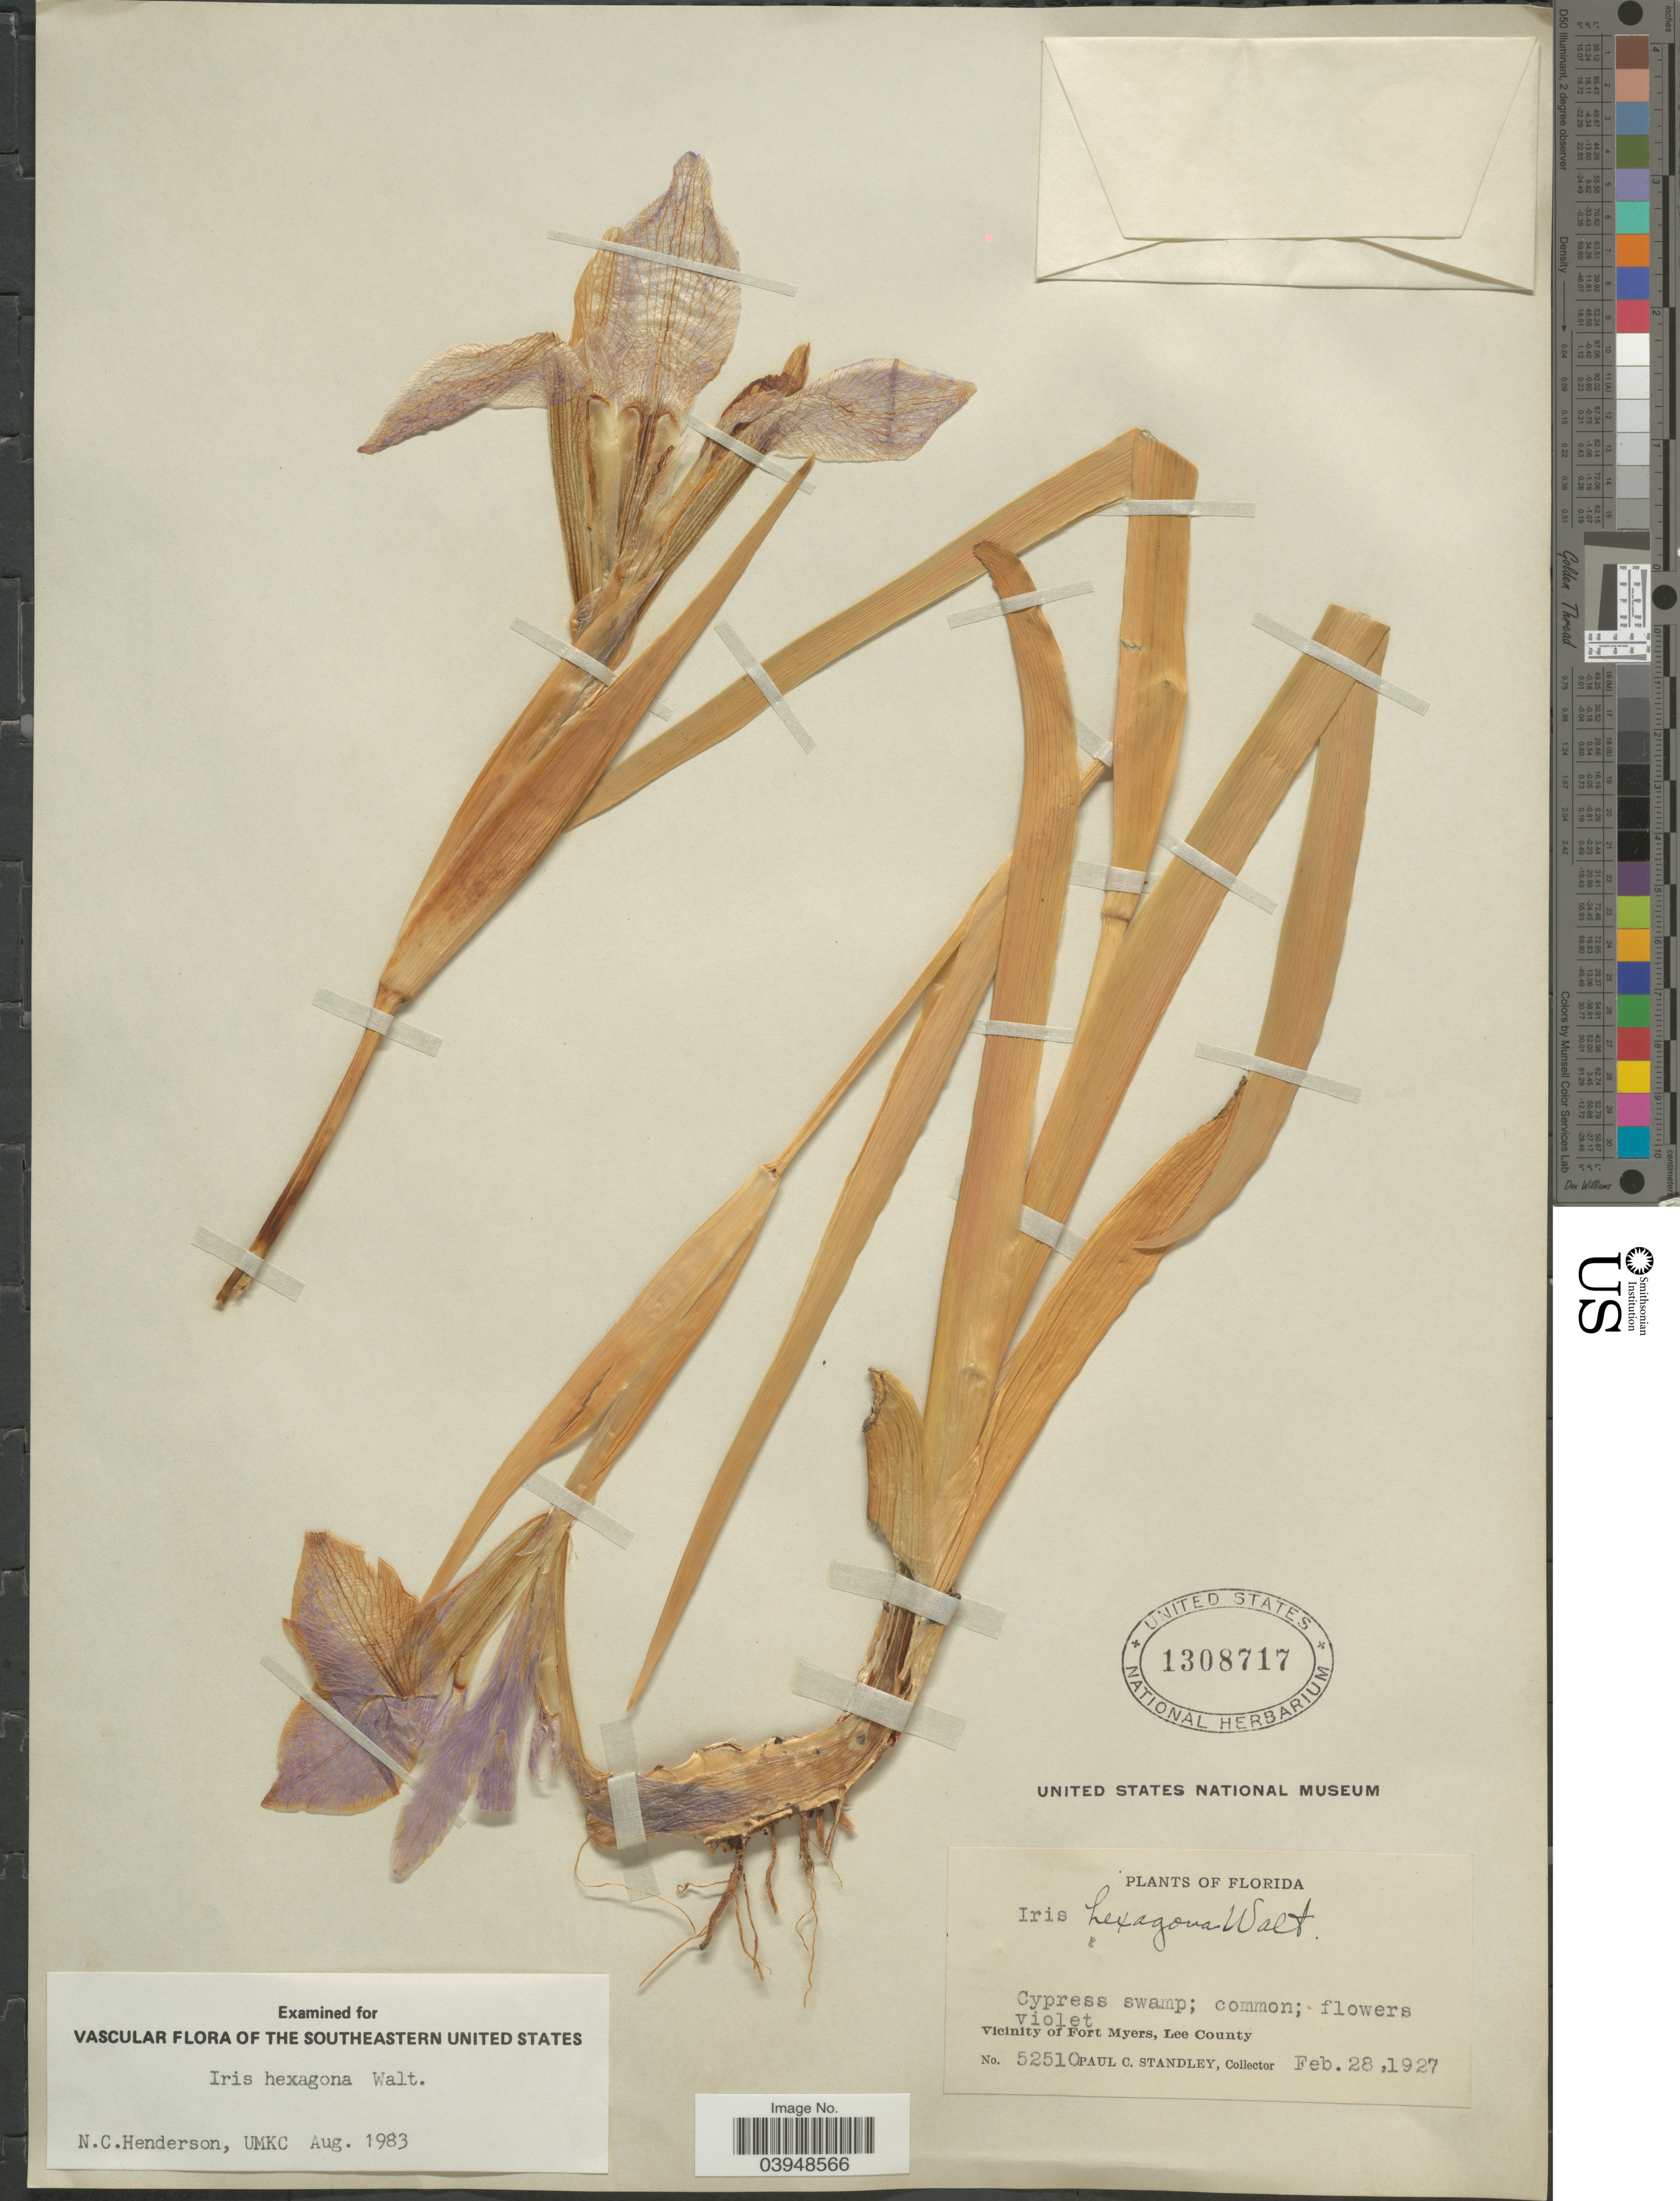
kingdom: Plantae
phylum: Tracheophyta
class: Liliopsida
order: Asparagales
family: Iridaceae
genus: Iris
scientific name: Iris hexagona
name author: Walter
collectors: P. C. Standley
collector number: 52510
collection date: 1927-02-28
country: United States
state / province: Florida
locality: Vicinity of Fort Myers, Lee County.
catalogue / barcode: US 1308717